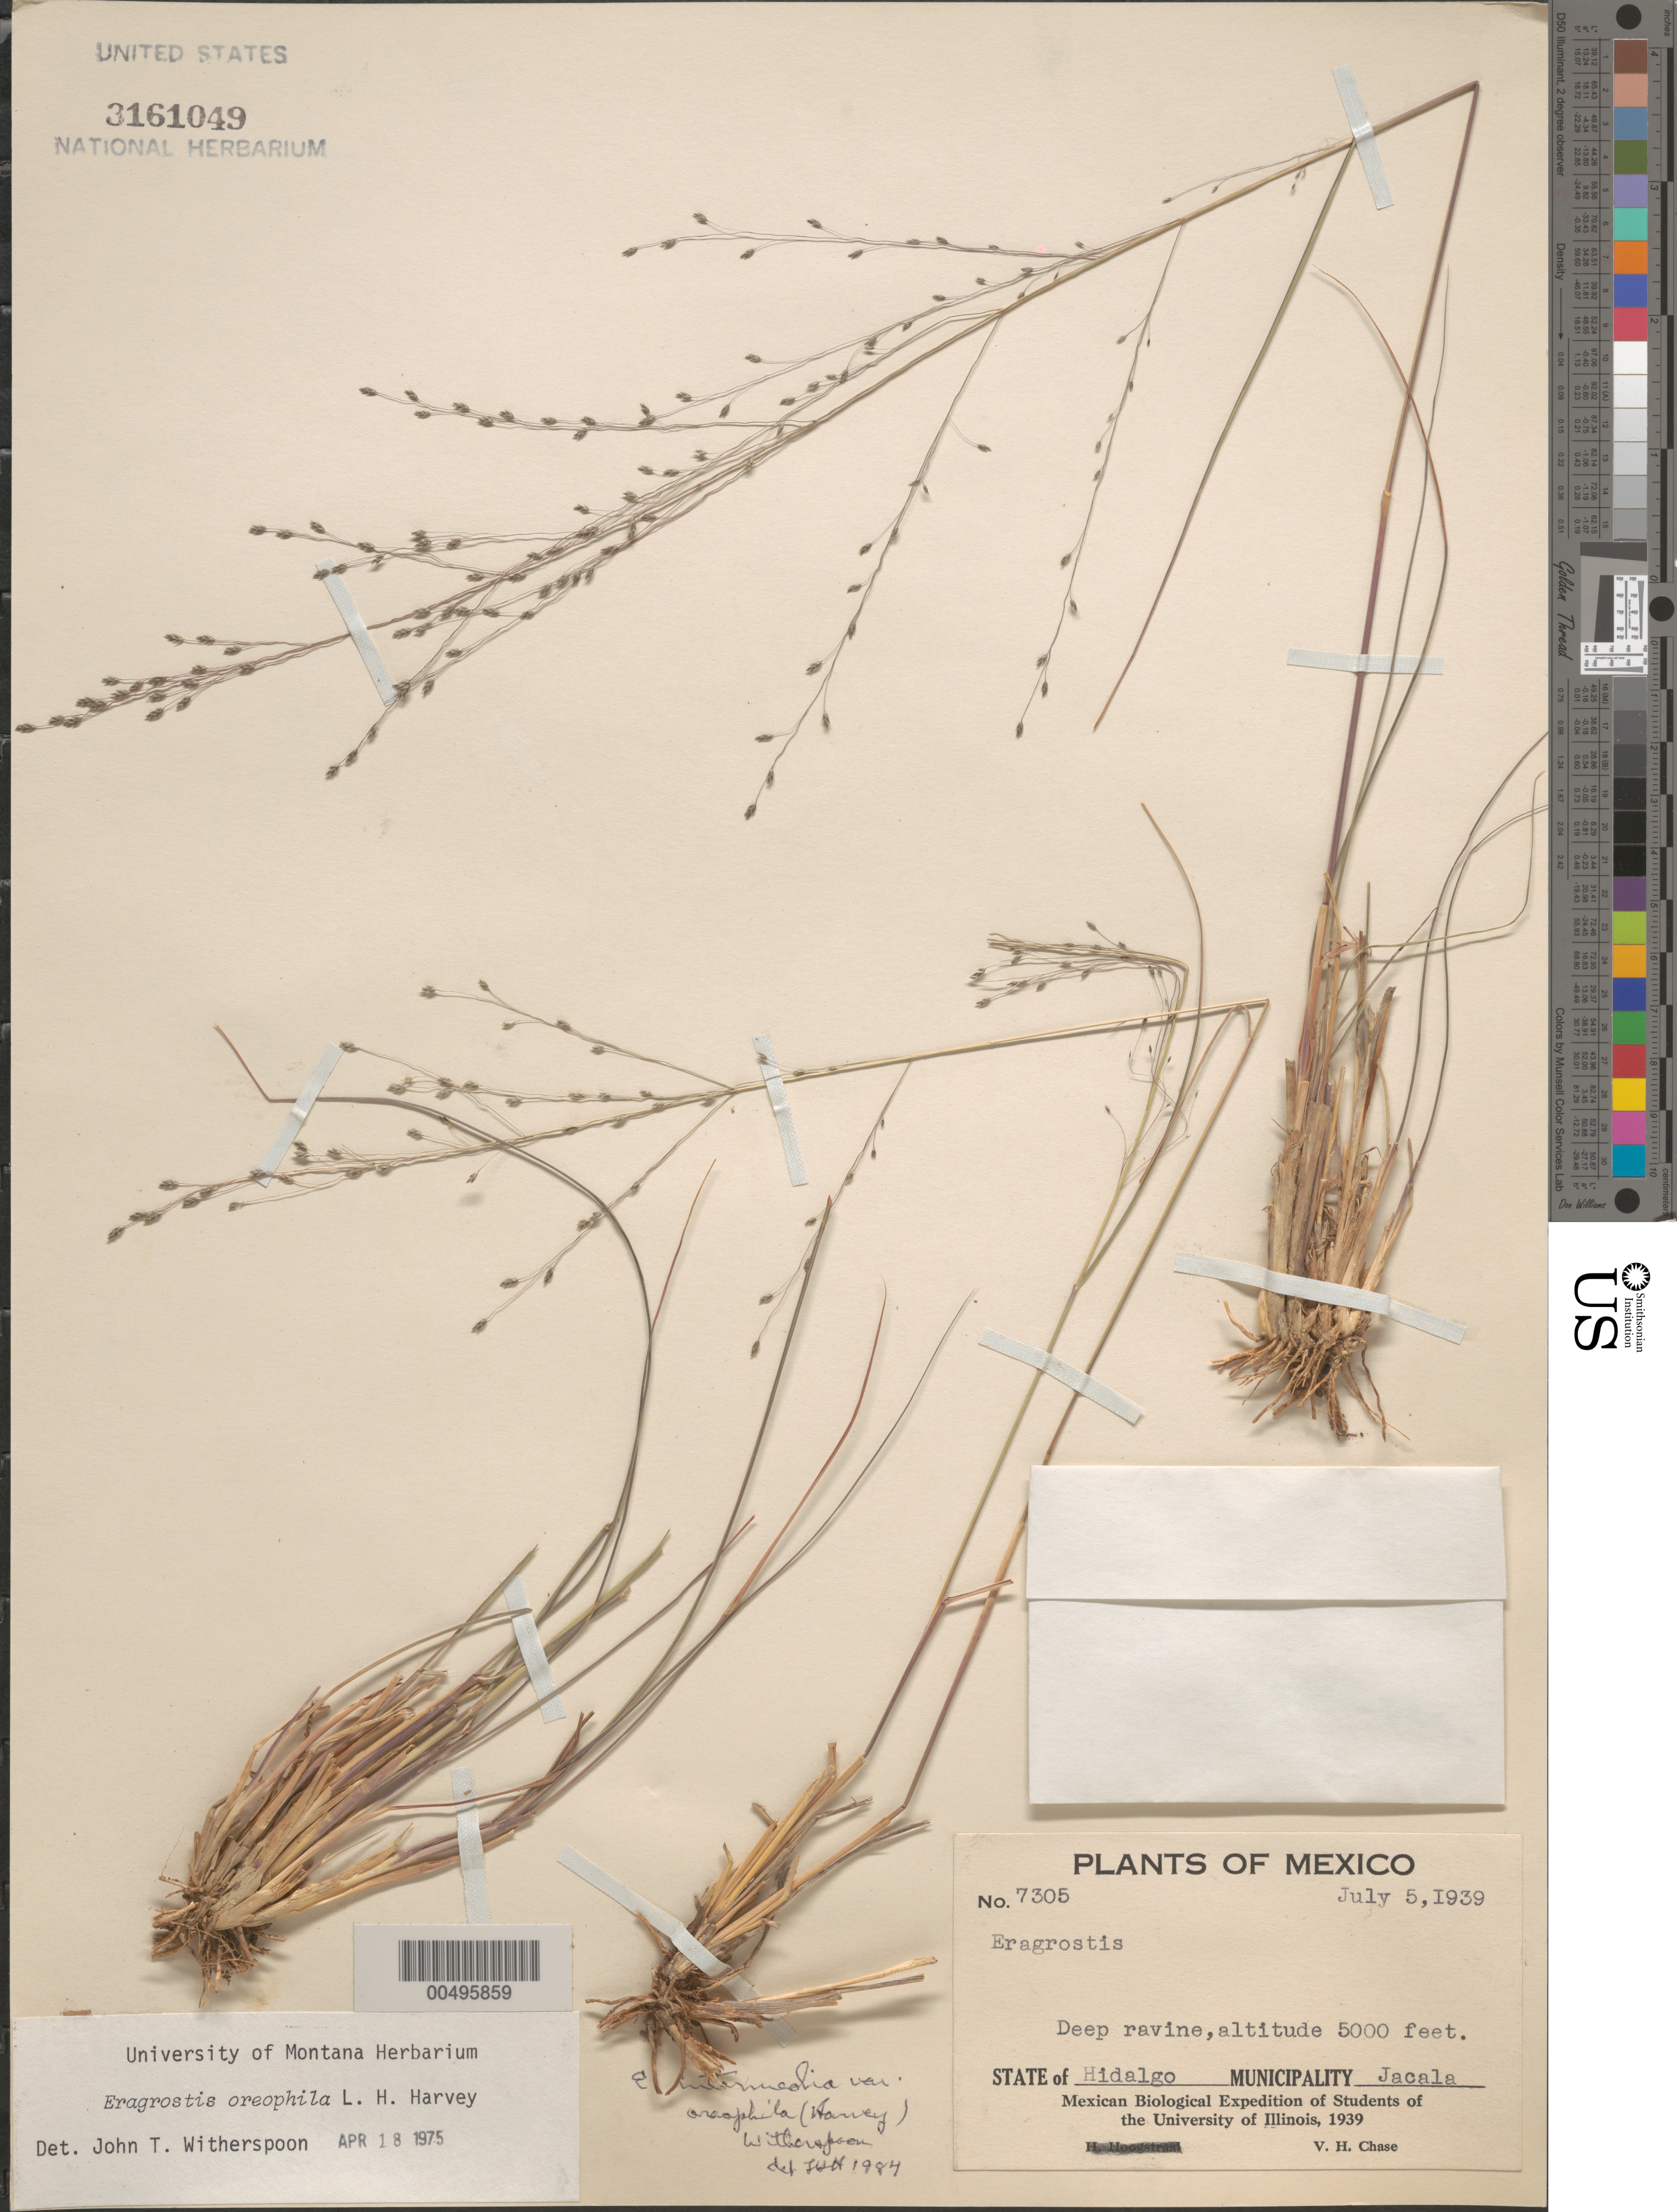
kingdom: Plantae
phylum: Tracheophyta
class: Liliopsida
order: Poales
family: Poaceae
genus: Eragrostis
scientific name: Eragrostis intermedia var. oreophila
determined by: Harvey, L. H.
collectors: V. H. Chase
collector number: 7305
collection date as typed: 5 Jul 1939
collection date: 1939-07-05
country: Mexico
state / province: Hidalgo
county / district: Jacala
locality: Jacala Mun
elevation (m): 1524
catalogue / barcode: US 3161049